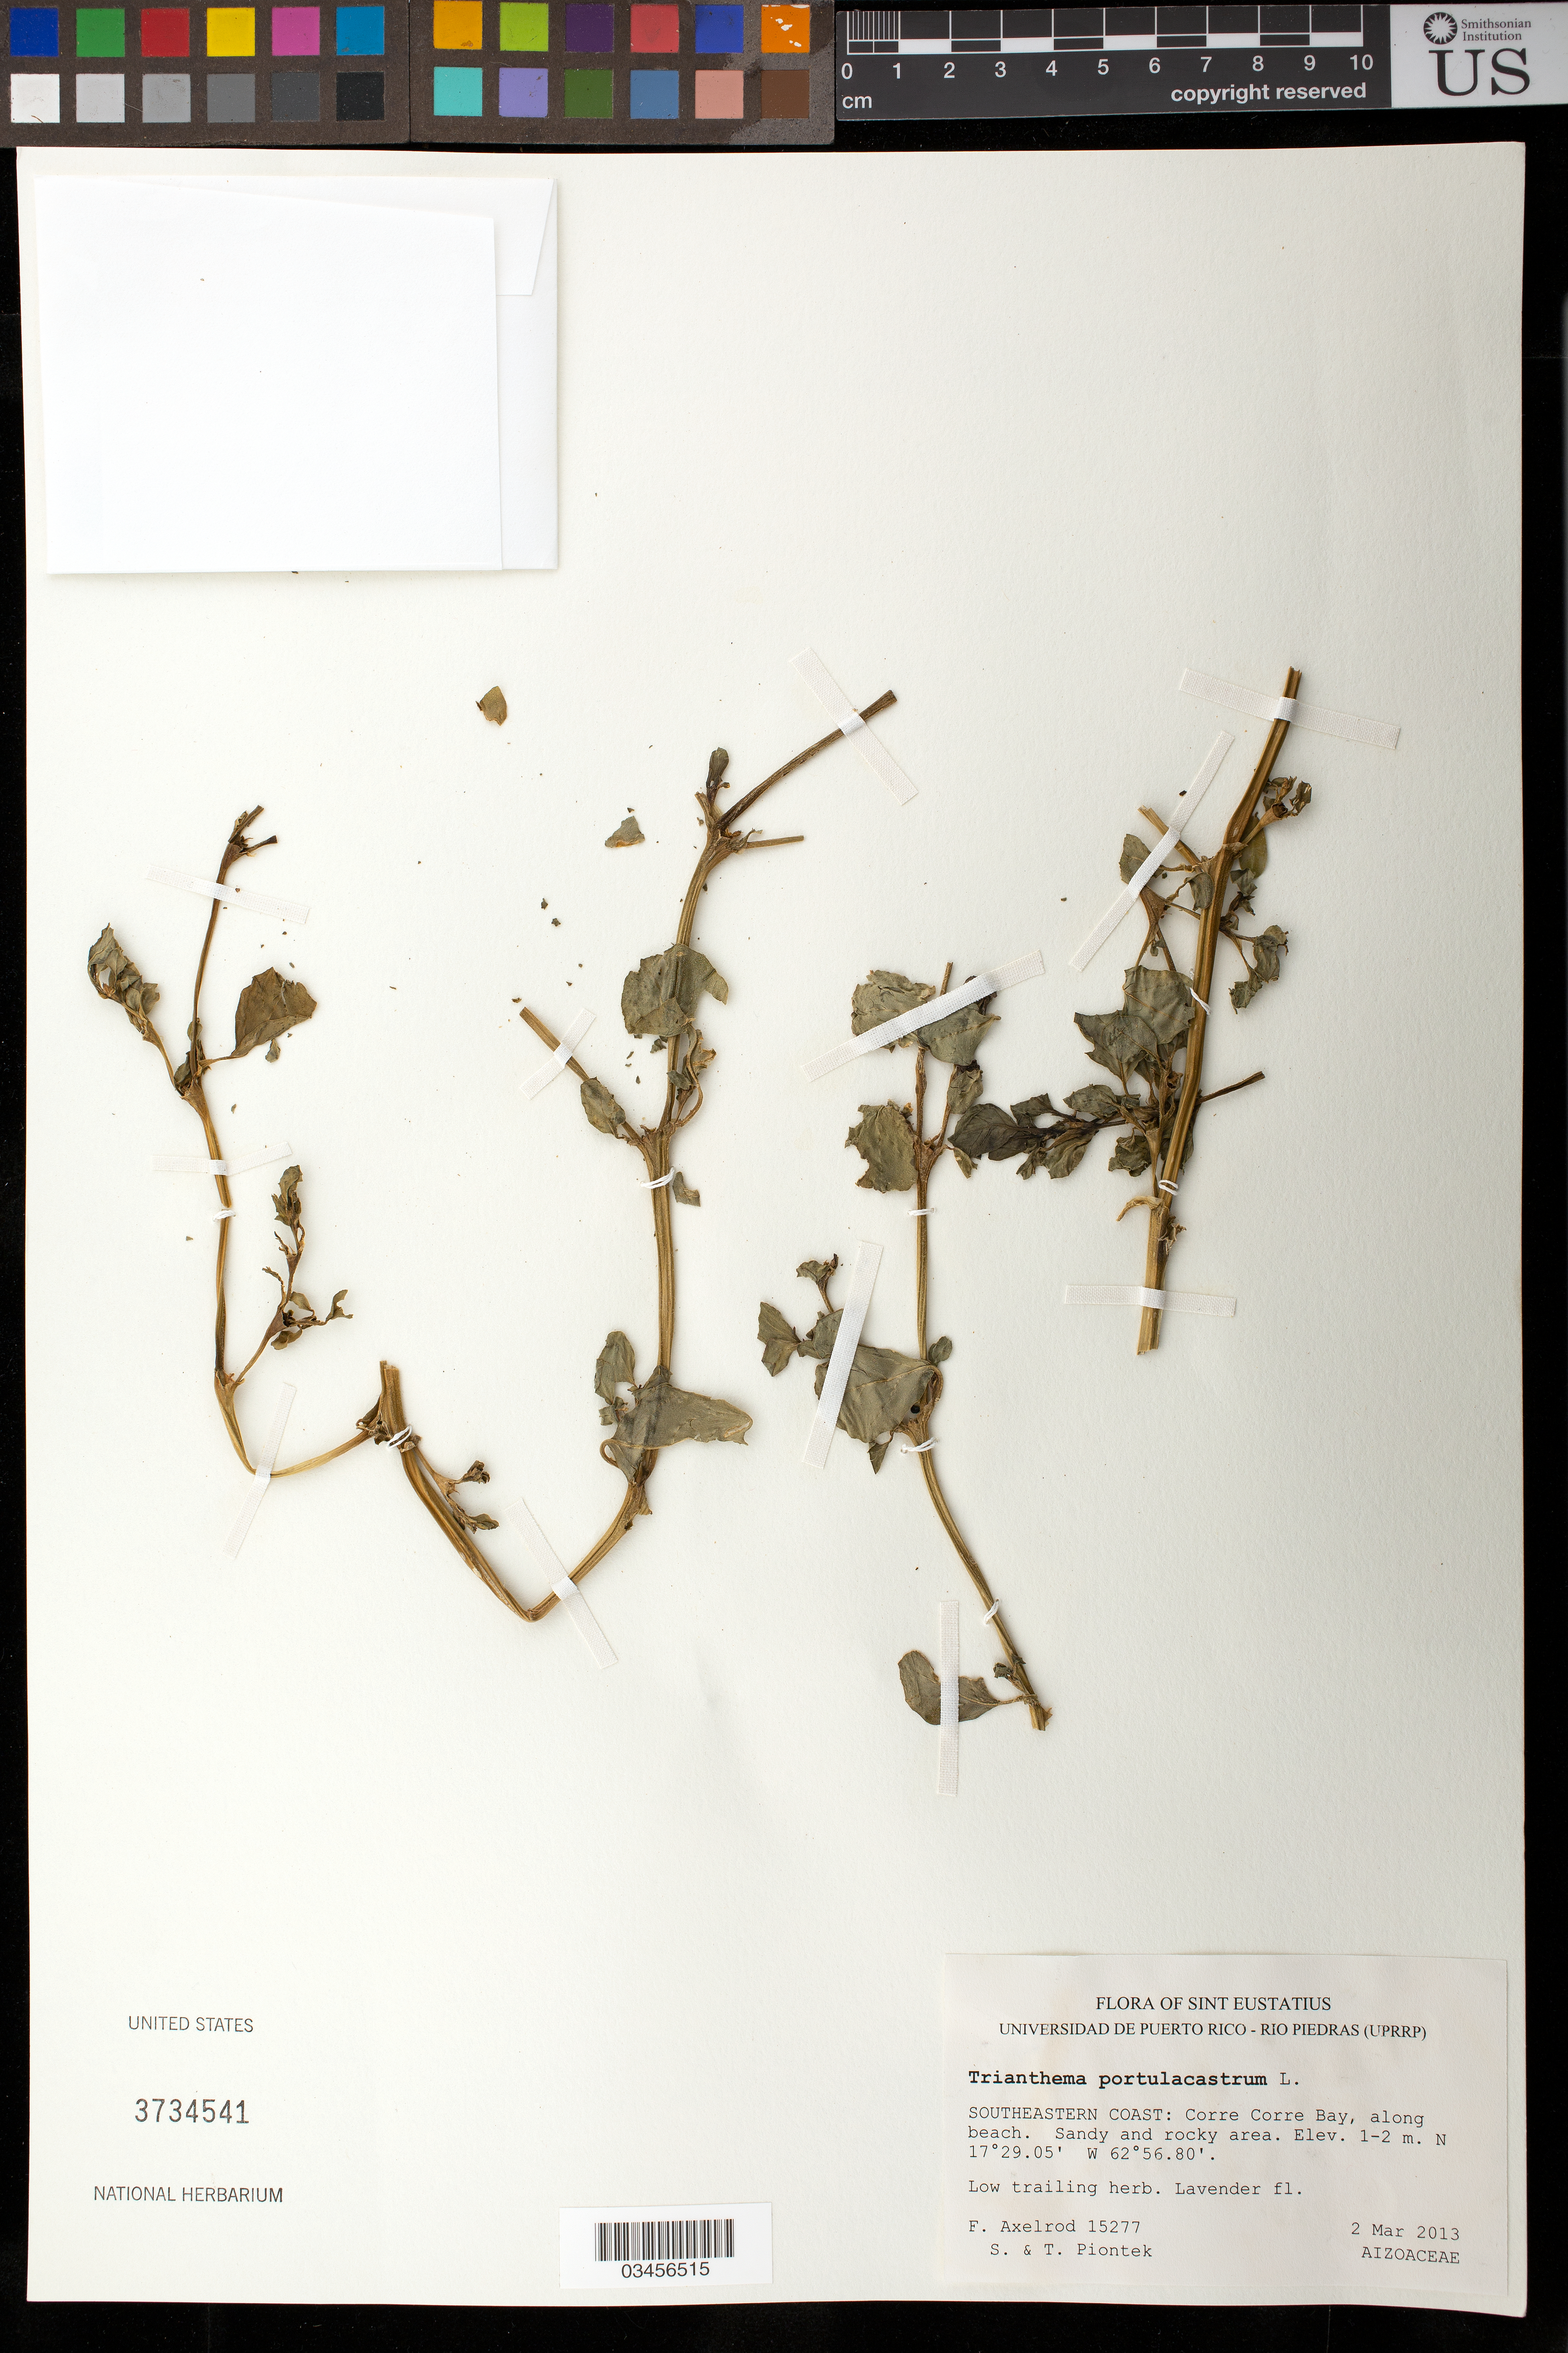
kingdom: Plantae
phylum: Tracheophyta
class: Magnoliopsida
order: Caryophyllales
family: Aizoaceae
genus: Trianthema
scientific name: Trianthema portulacastrum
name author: L.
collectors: F. S. Axelrod, S. Pointek & T. Pointek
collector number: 15277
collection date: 2013-03-02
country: Netherlands Antilles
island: Sint Eustatius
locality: Southeastern Coast: Corre Corre Bay, along beach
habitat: Sandy and rocky area. Along beach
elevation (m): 1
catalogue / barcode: US 3734541